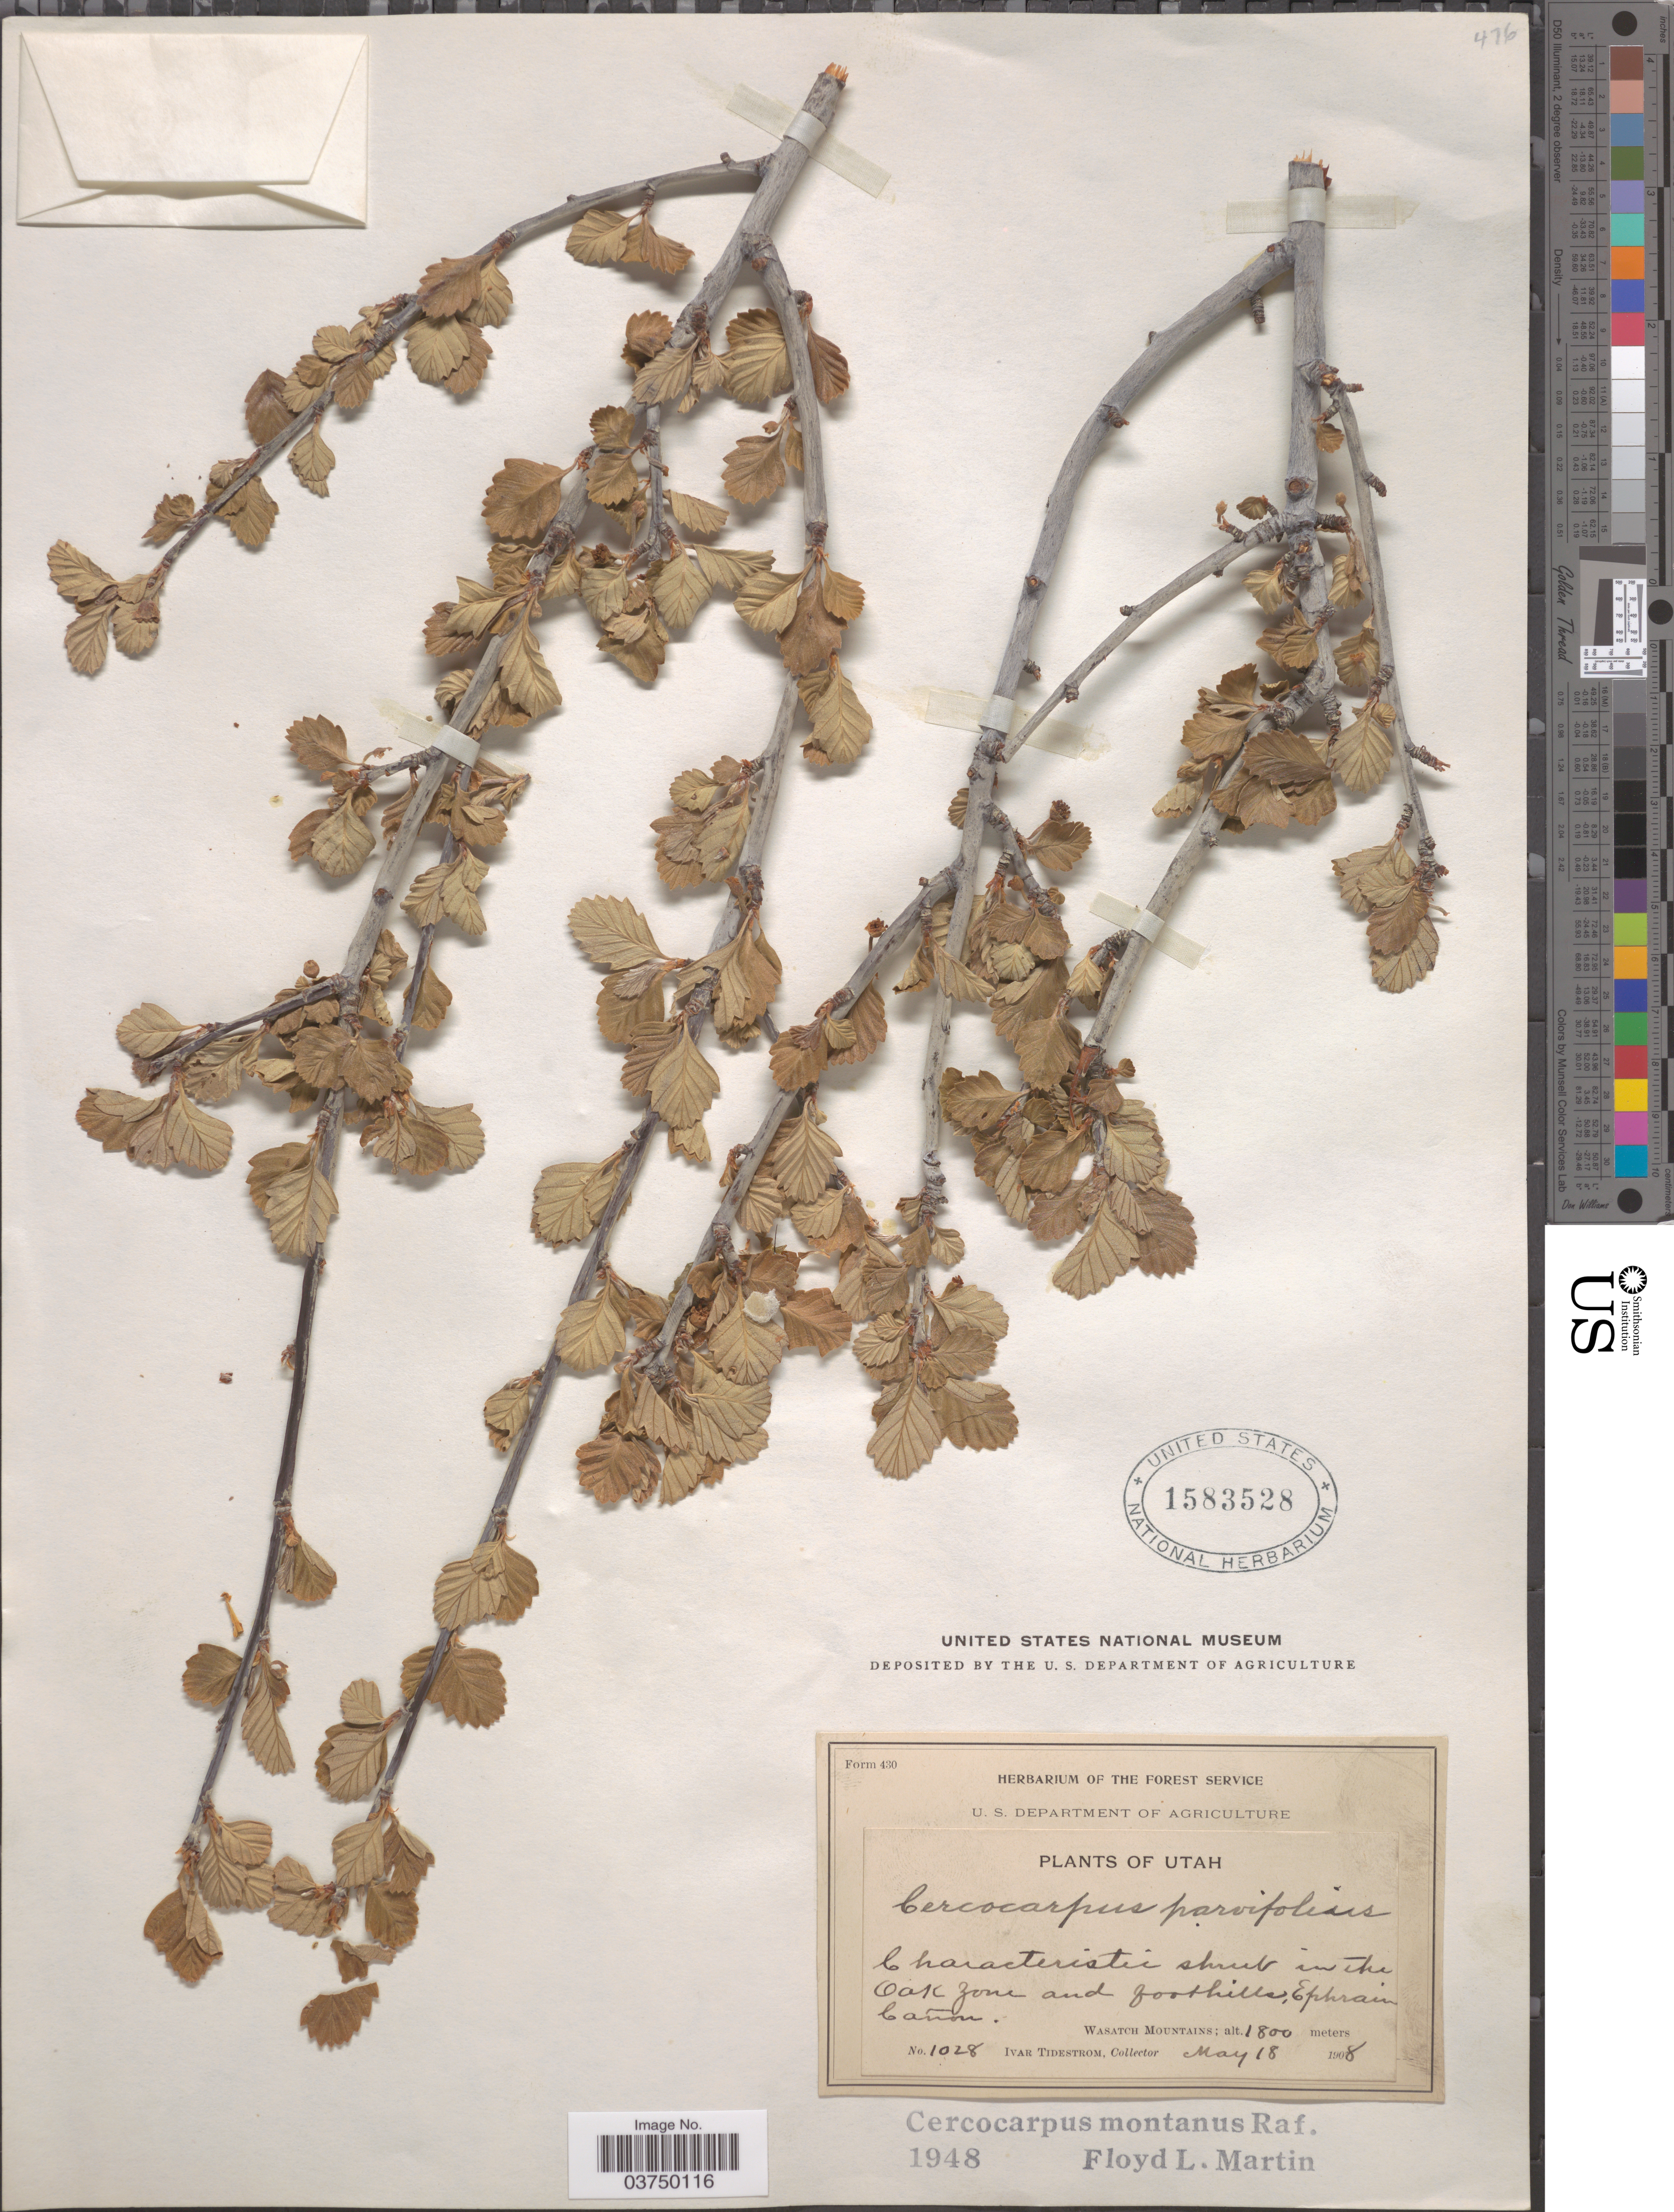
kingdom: Plantae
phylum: Tracheophyta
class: Magnoliopsida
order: Rosales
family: Rosaceae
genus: Cercocarpus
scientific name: Cercocarpus montanus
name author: Raf.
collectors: I. F. Tidestrom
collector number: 1028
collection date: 1908-05-18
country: United States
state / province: Utah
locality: In the Oak Zone and foothills, Ephraim Cañon. Wasatch Mountains.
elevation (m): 1800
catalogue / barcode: US 1583528